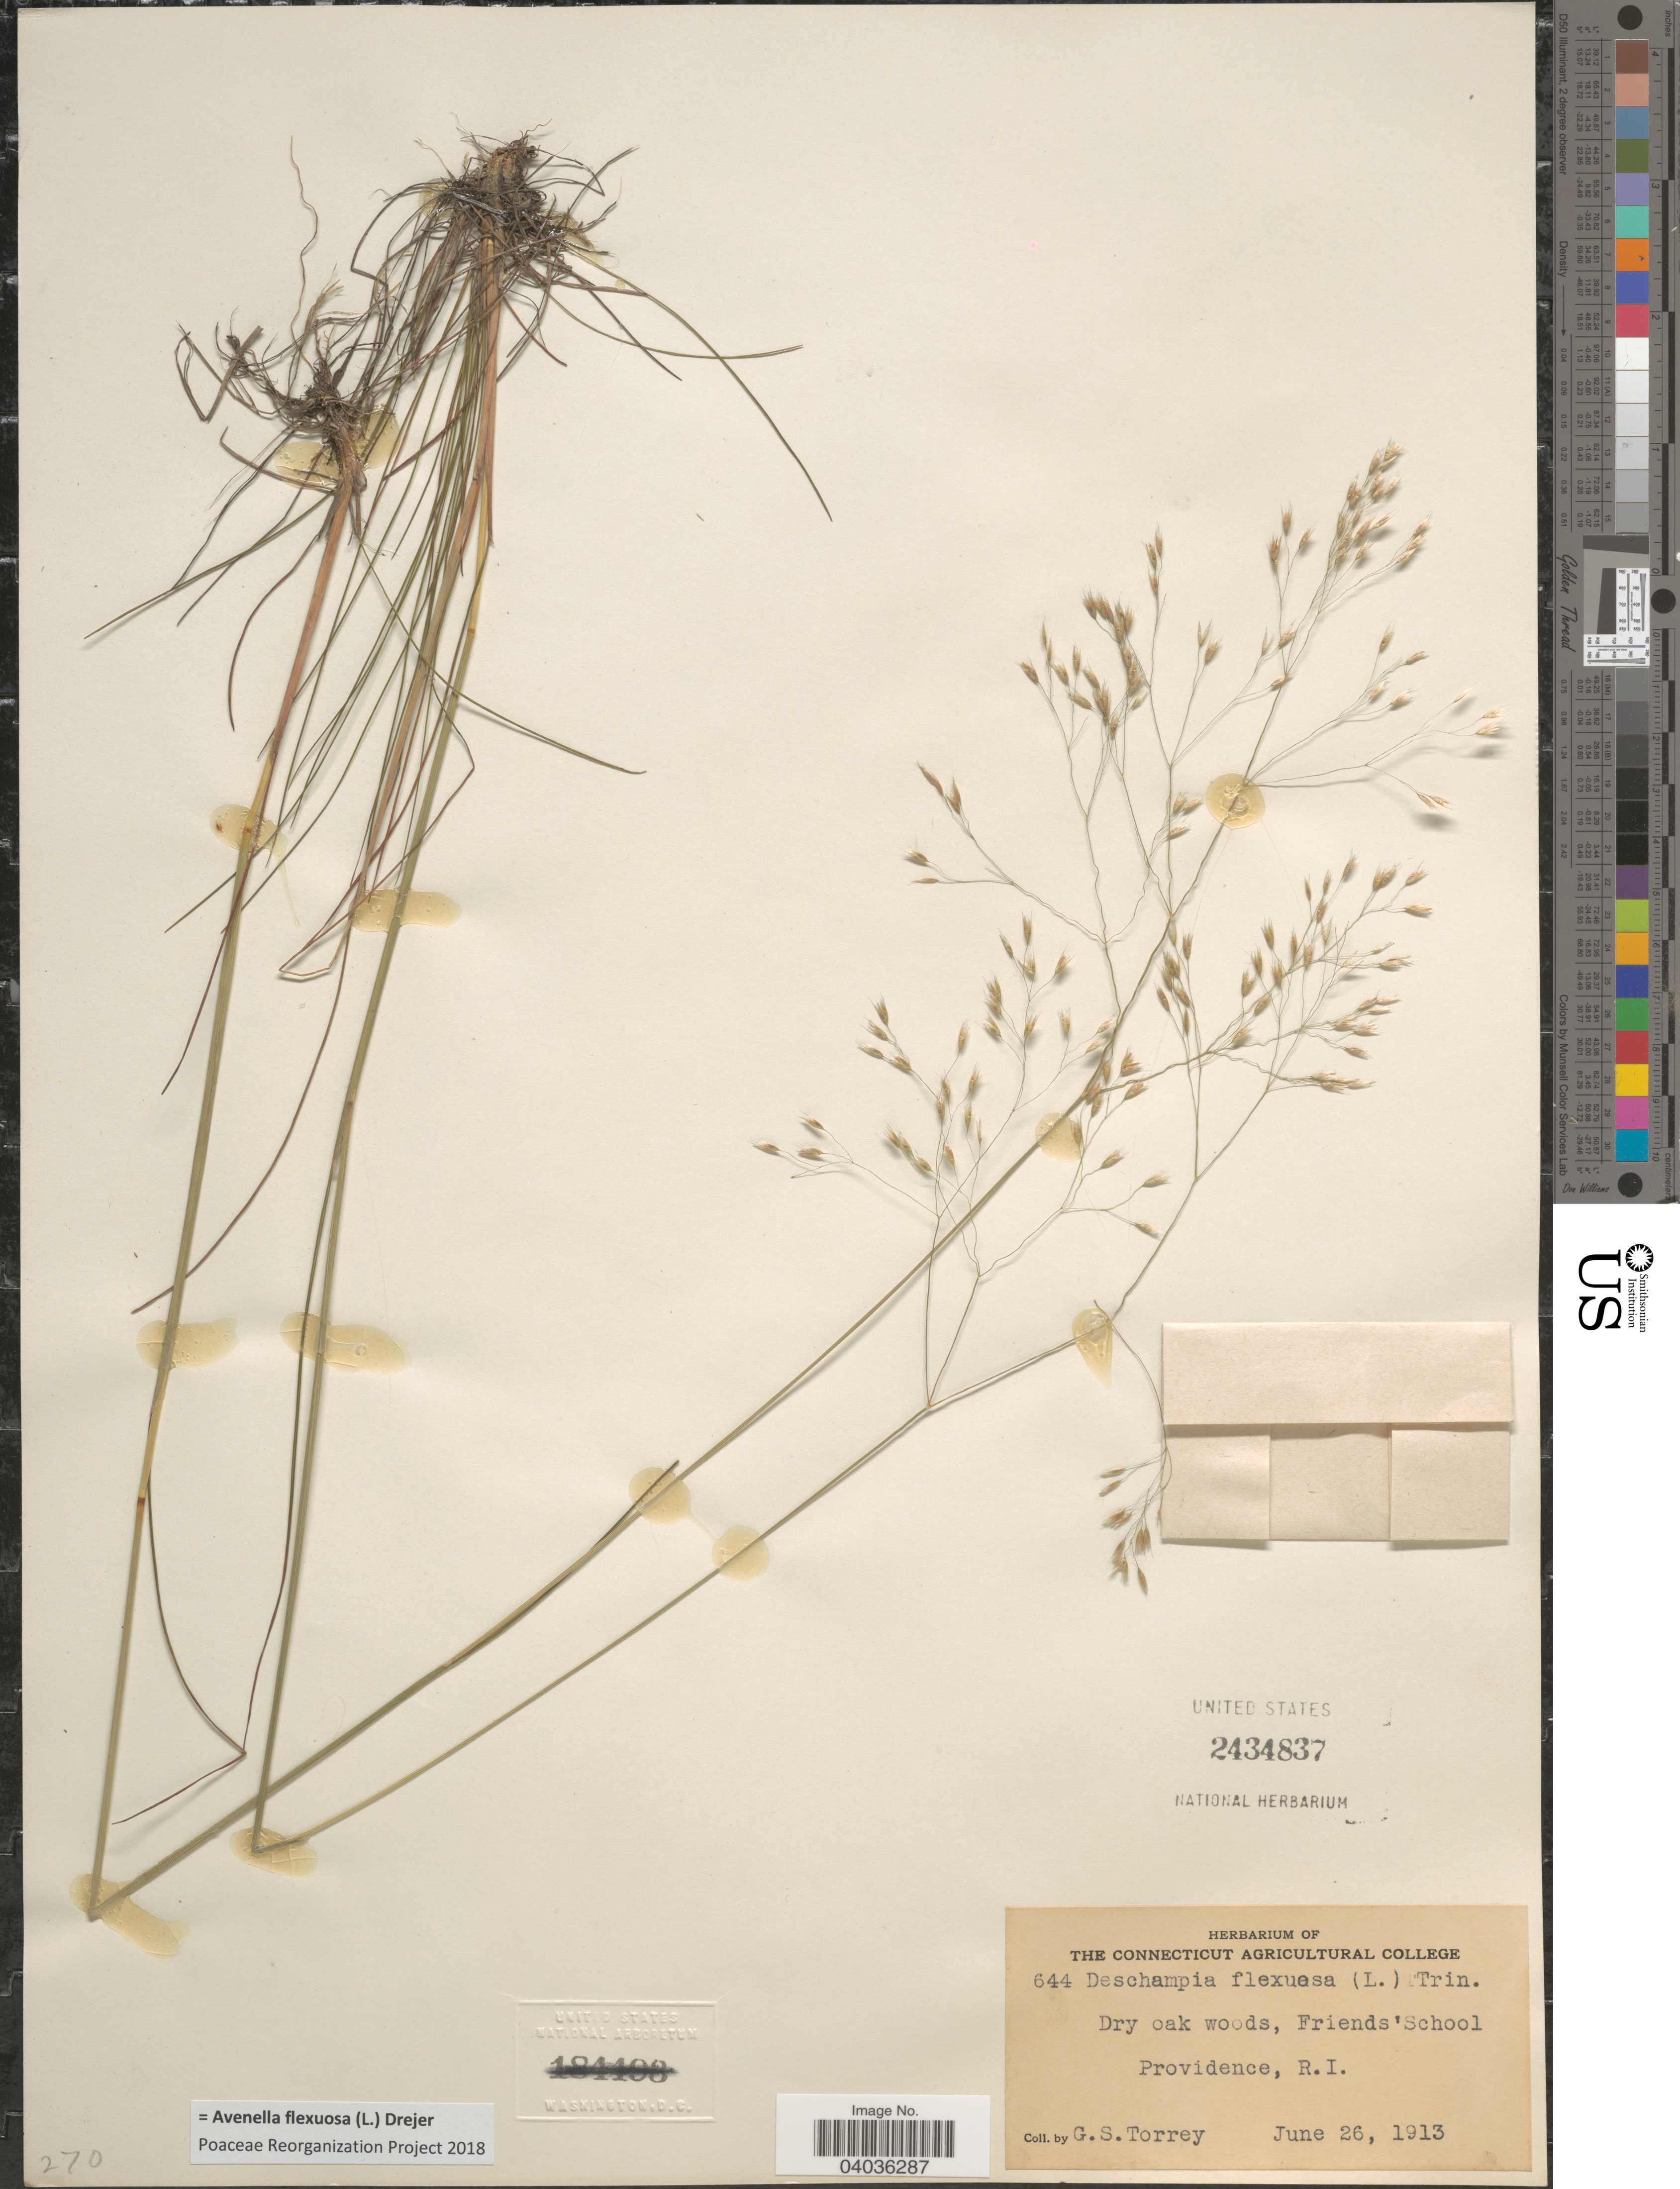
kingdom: Plantae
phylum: Tracheophyta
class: Liliopsida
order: Poales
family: Poaceae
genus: Avenella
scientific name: Avenella flexuosa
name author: (L.) Drejer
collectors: G. S. Torrey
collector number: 644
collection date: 1913-06-26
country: United States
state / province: Rhode Island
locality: Dry oak woods, Friends'School Providence.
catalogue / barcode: US 2434837